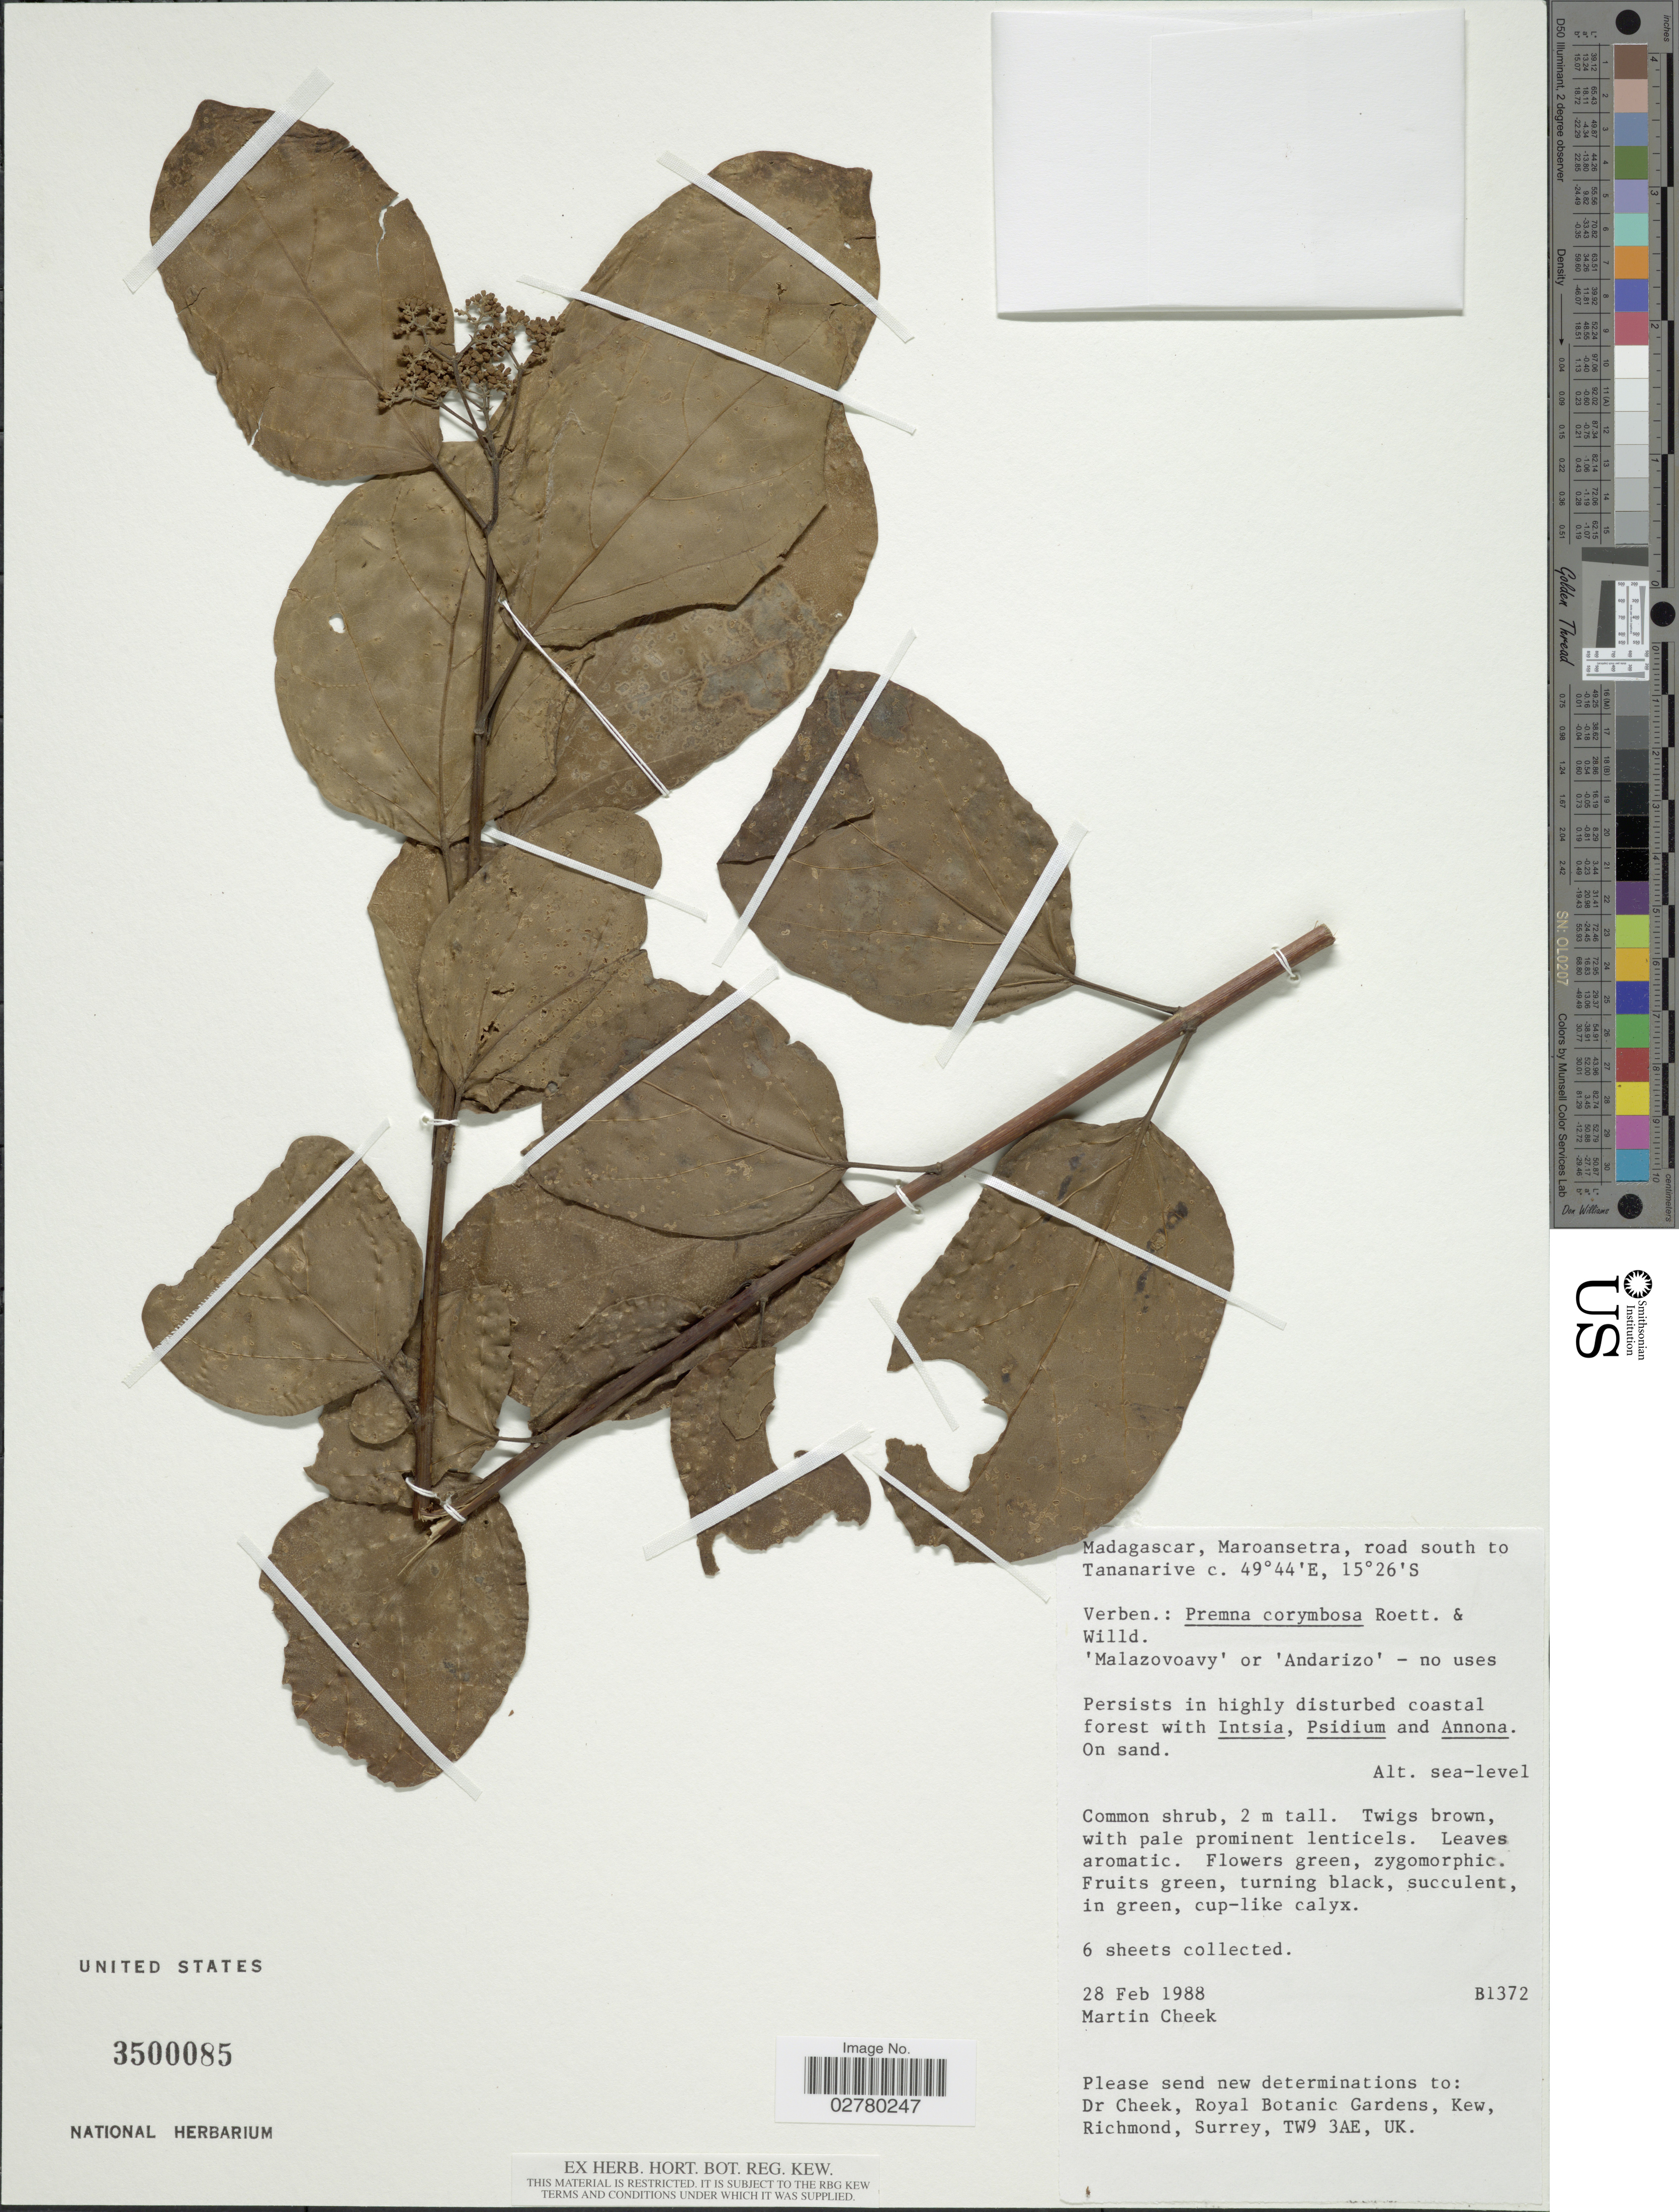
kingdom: Plantae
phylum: Tracheophyta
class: Magnoliopsida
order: Lamiales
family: Lamiaceae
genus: Premna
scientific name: Premna serratifolia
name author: L.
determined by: Strong, Mark T., (BOT), Smithsonian Institution - National Museum of Natural History (UNITED STATES)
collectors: M. Cheek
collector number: B1372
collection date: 1988-02-28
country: Madagascar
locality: Maroansetra, road south to Tananarive.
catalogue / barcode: US 3500085